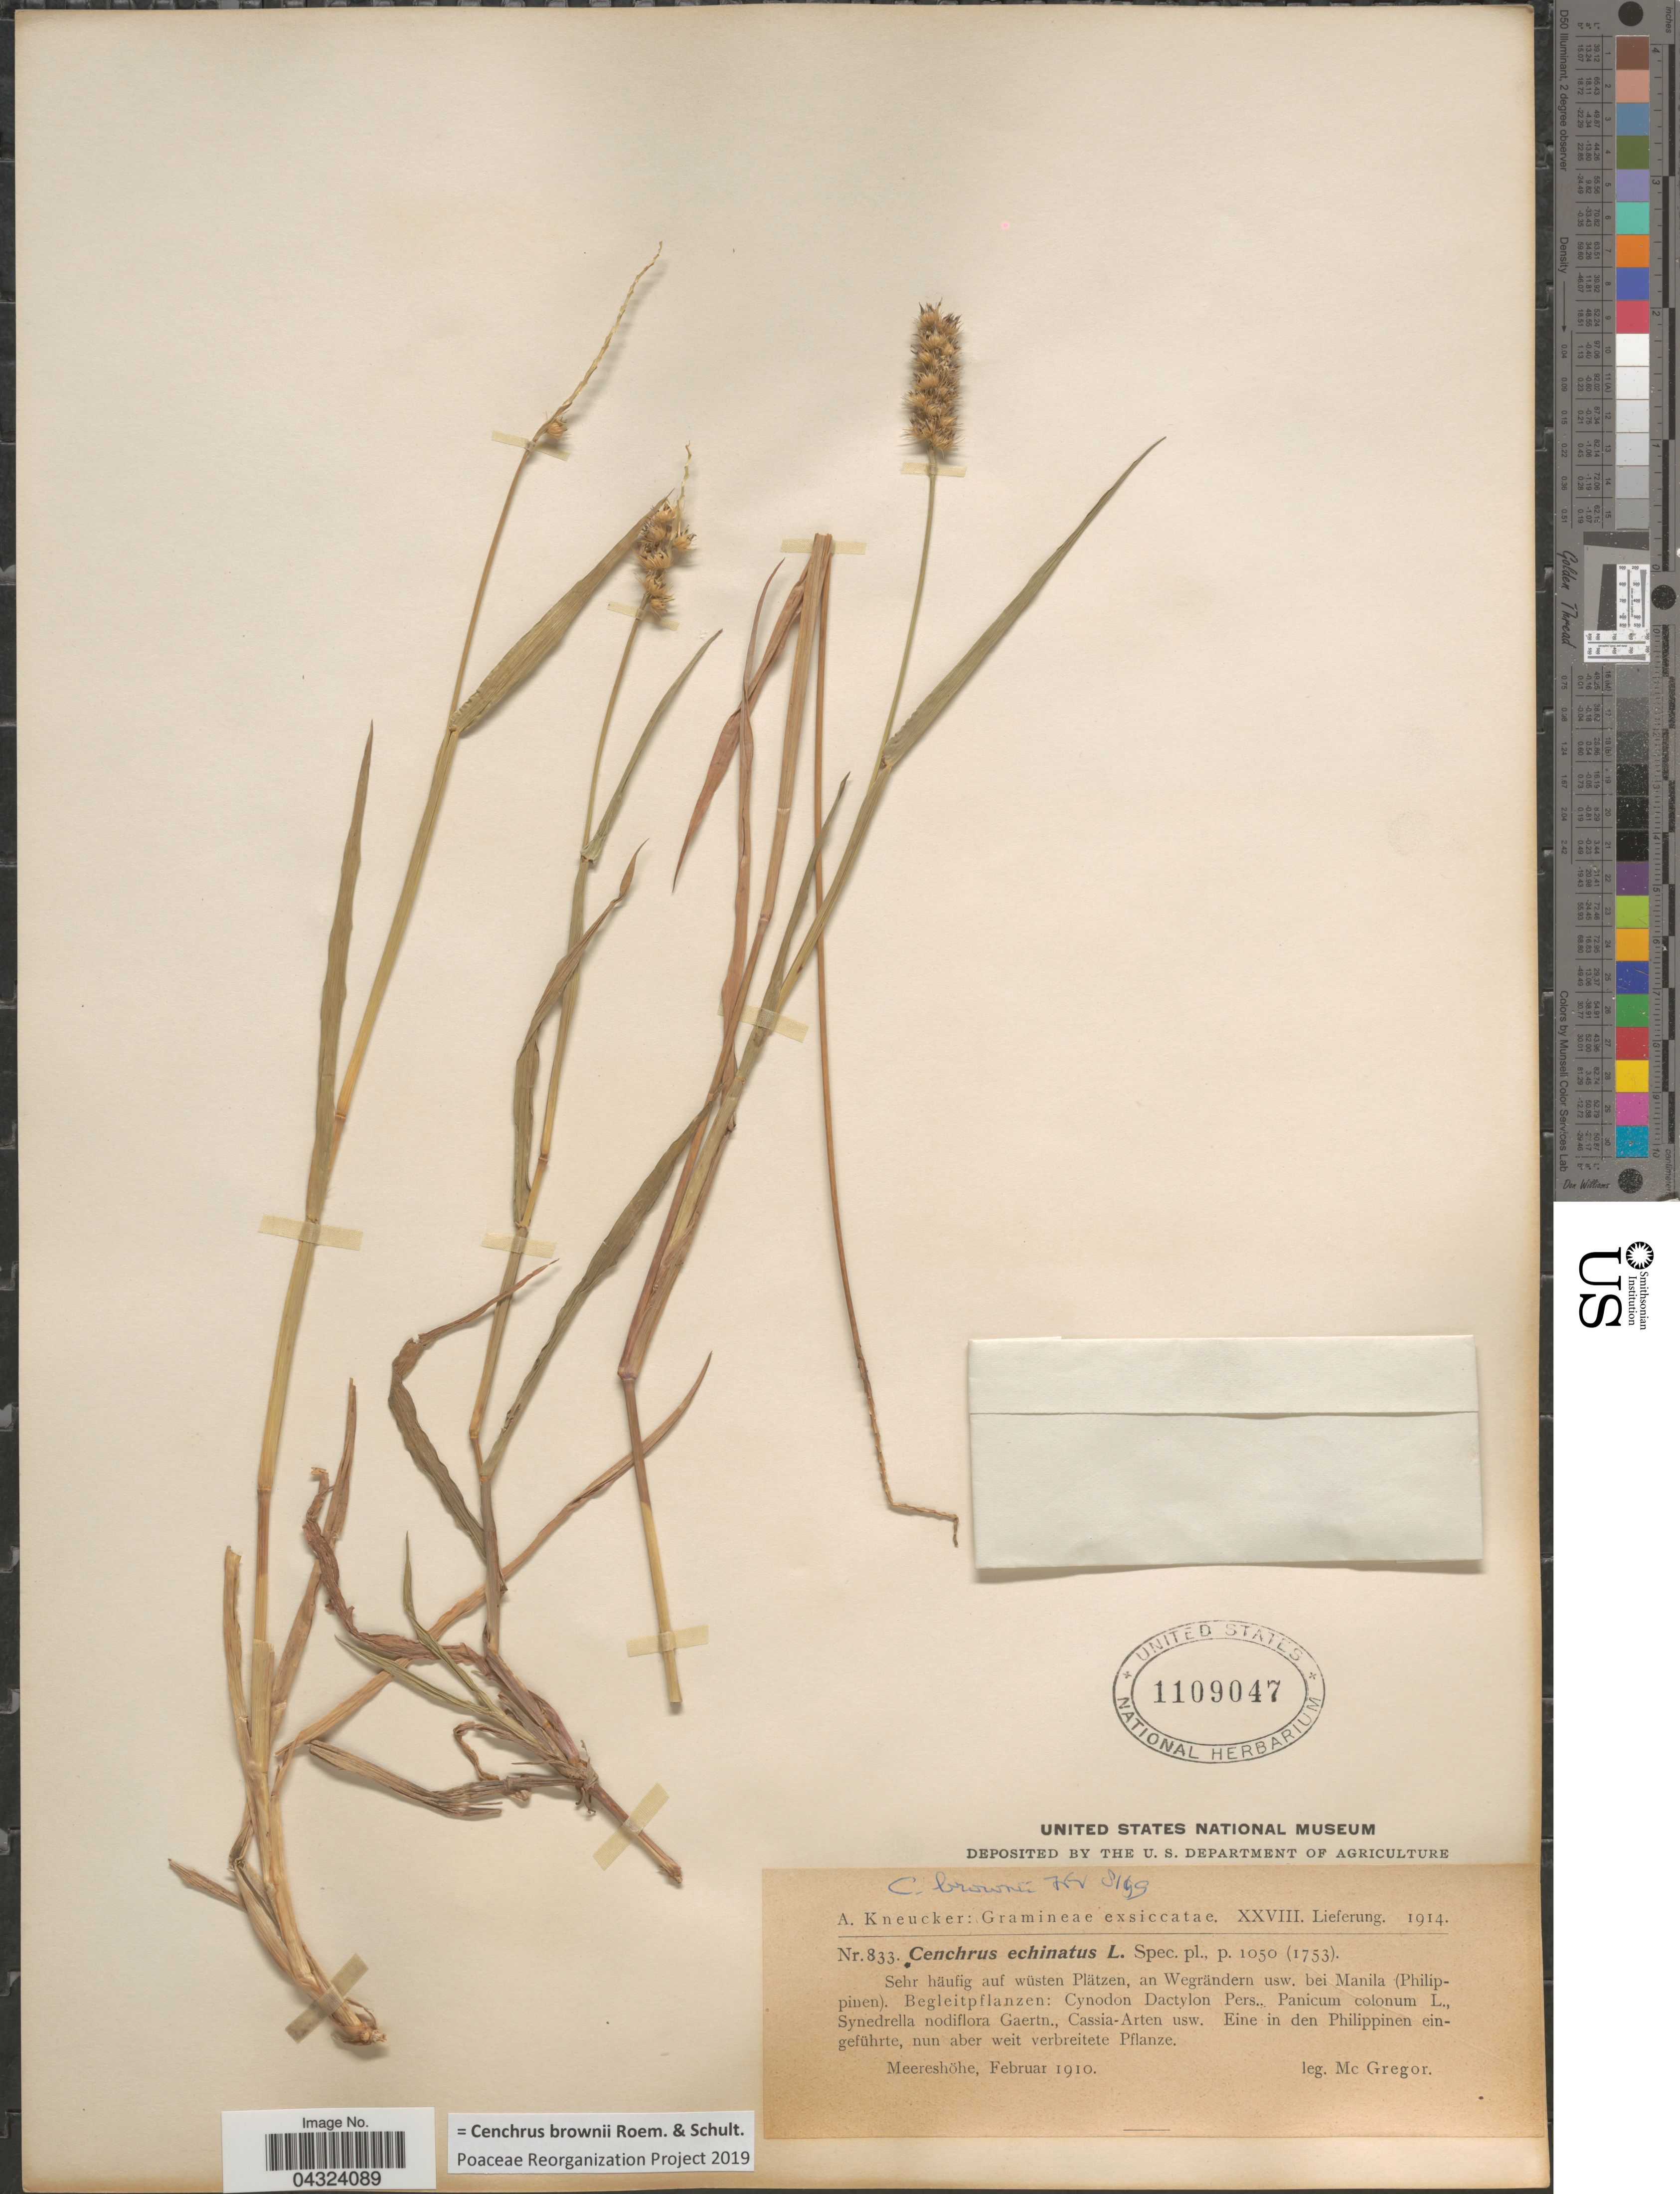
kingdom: Plantae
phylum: Tracheophyta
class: Liliopsida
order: Poales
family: Poaceae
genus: Cenchrus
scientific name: Cenchrus brownii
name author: Roem. & Schult.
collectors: -. McGregor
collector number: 833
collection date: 1910-02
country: Philippines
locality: Sehr häufig auf wüsten Plätzen, an Wegrändern usw. bei Manila.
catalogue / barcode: US 1109047